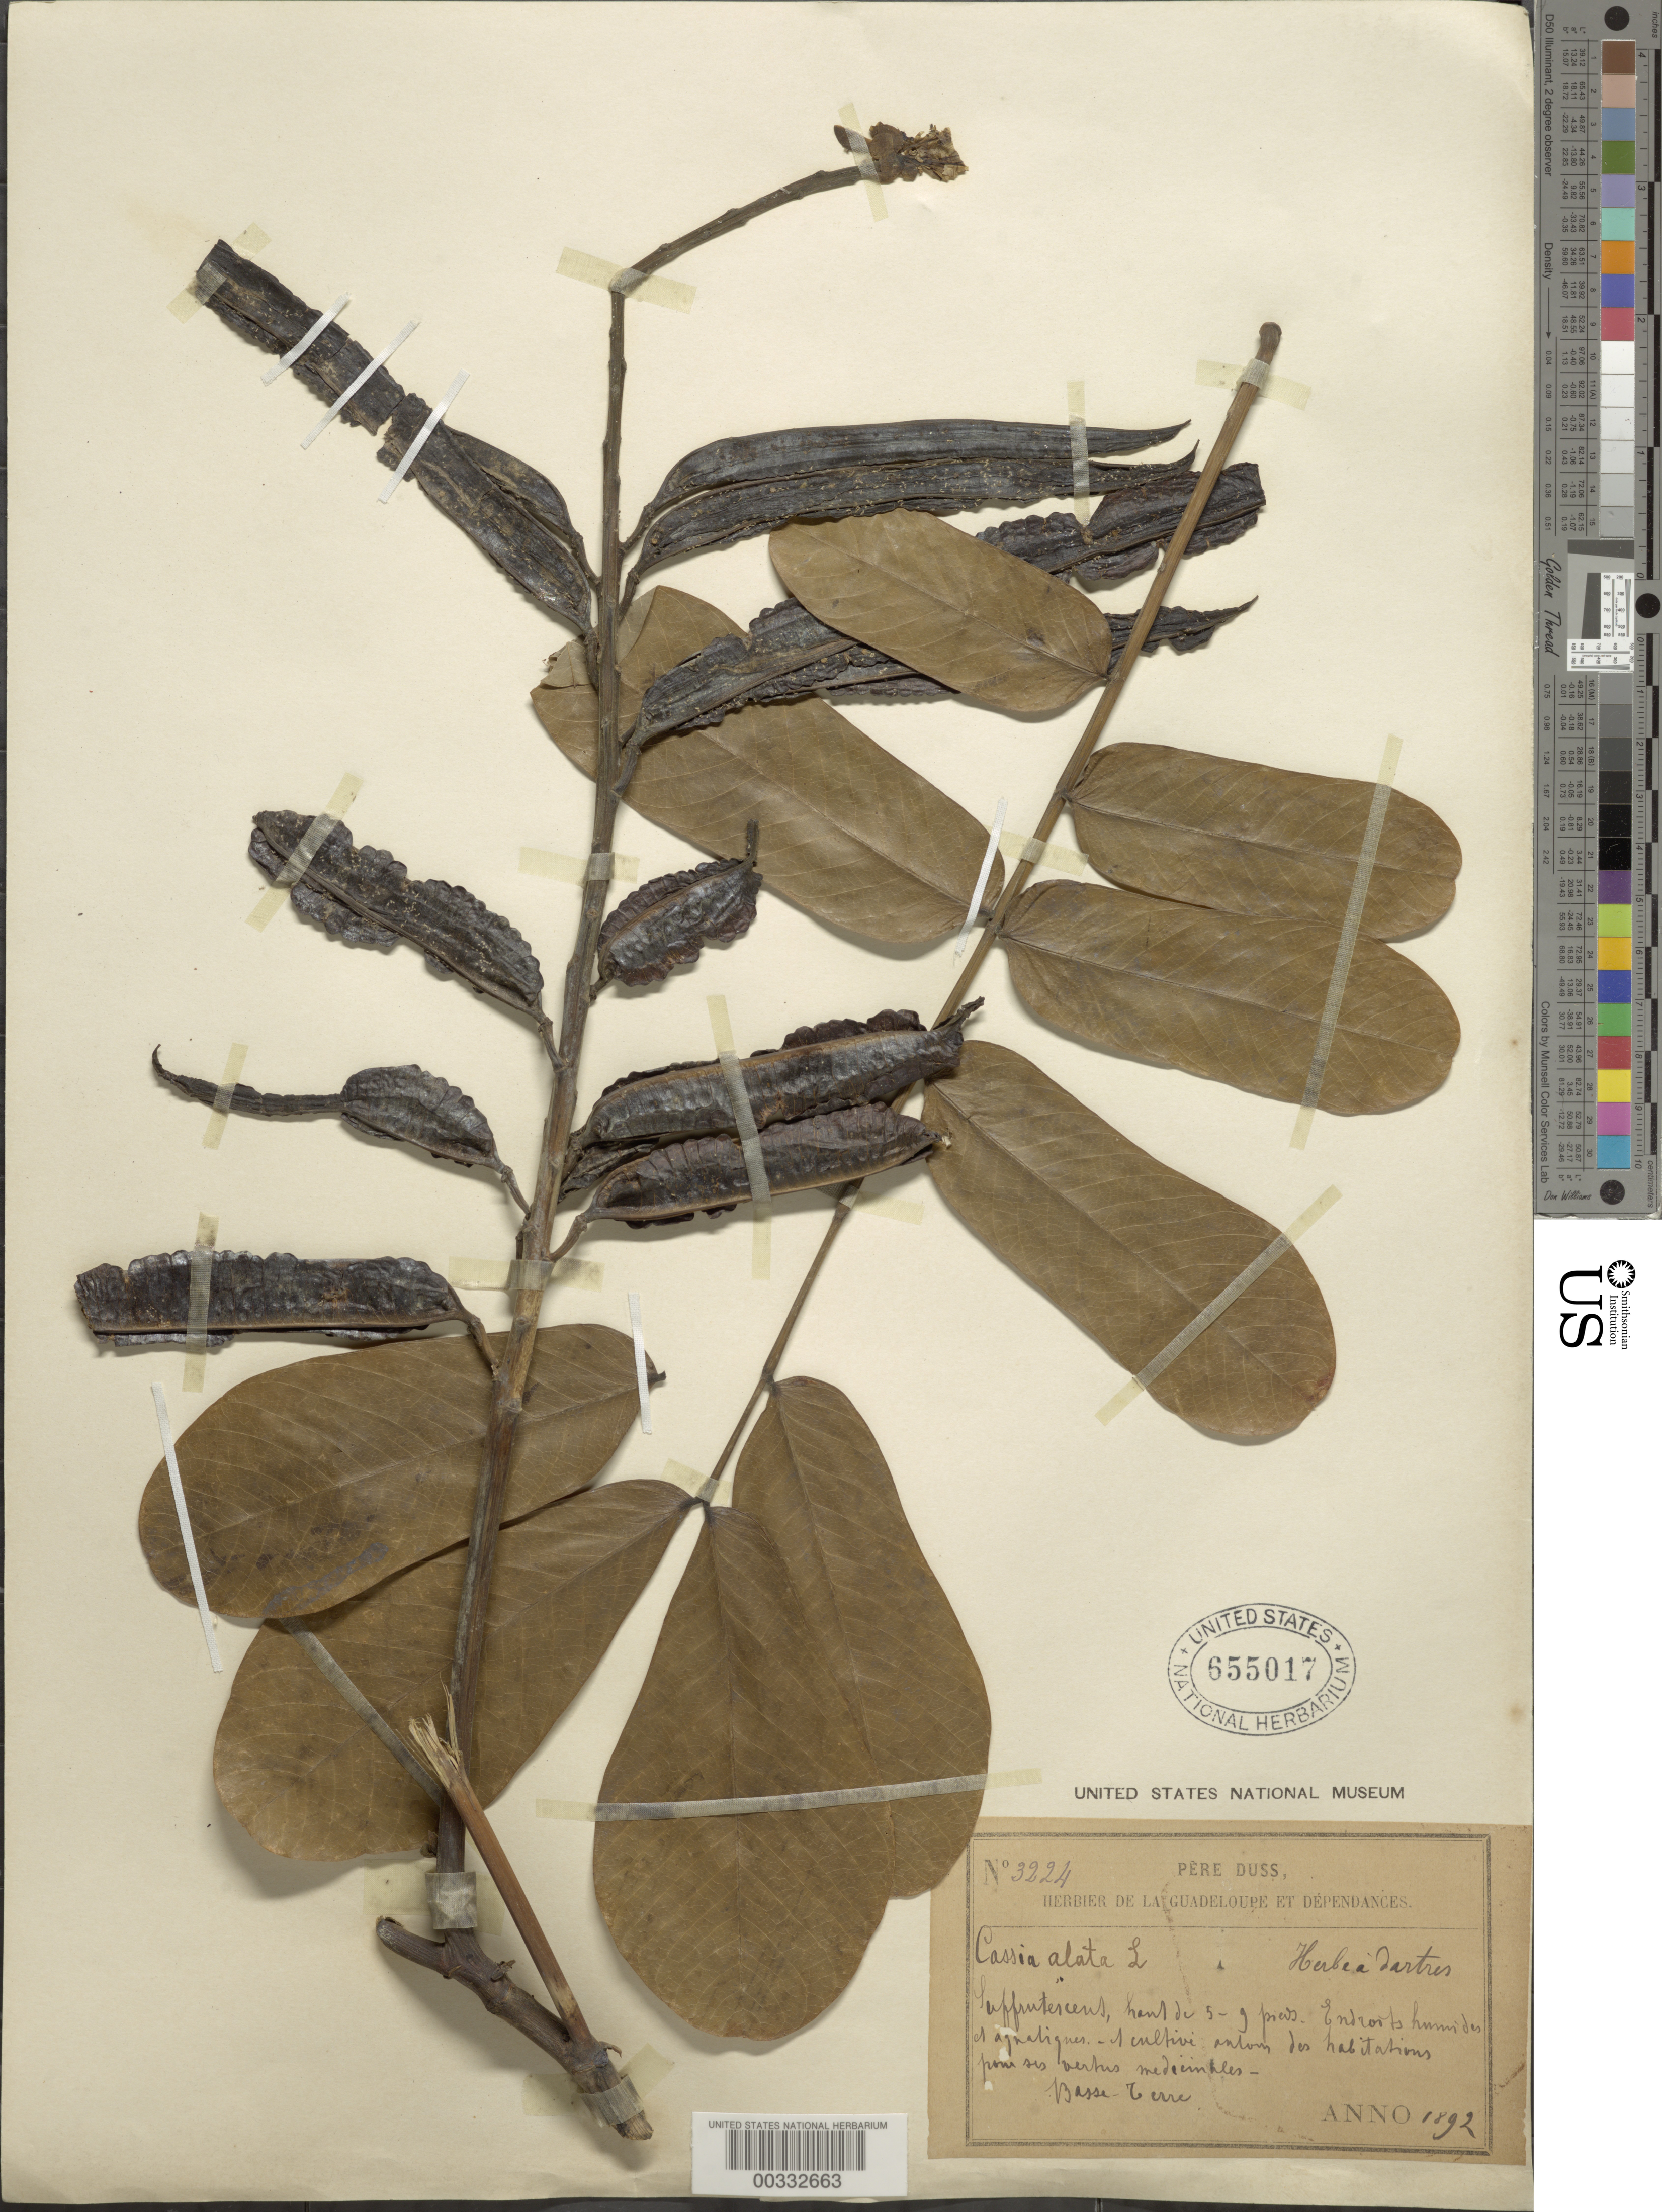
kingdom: Plantae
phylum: Tracheophyta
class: Magnoliopsida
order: Fabales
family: Fabaceae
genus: Senna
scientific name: Senna alata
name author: (L.) Roxb.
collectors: Père Duss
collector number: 3224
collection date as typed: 1892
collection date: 1892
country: Guadeloupe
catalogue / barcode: US 655017